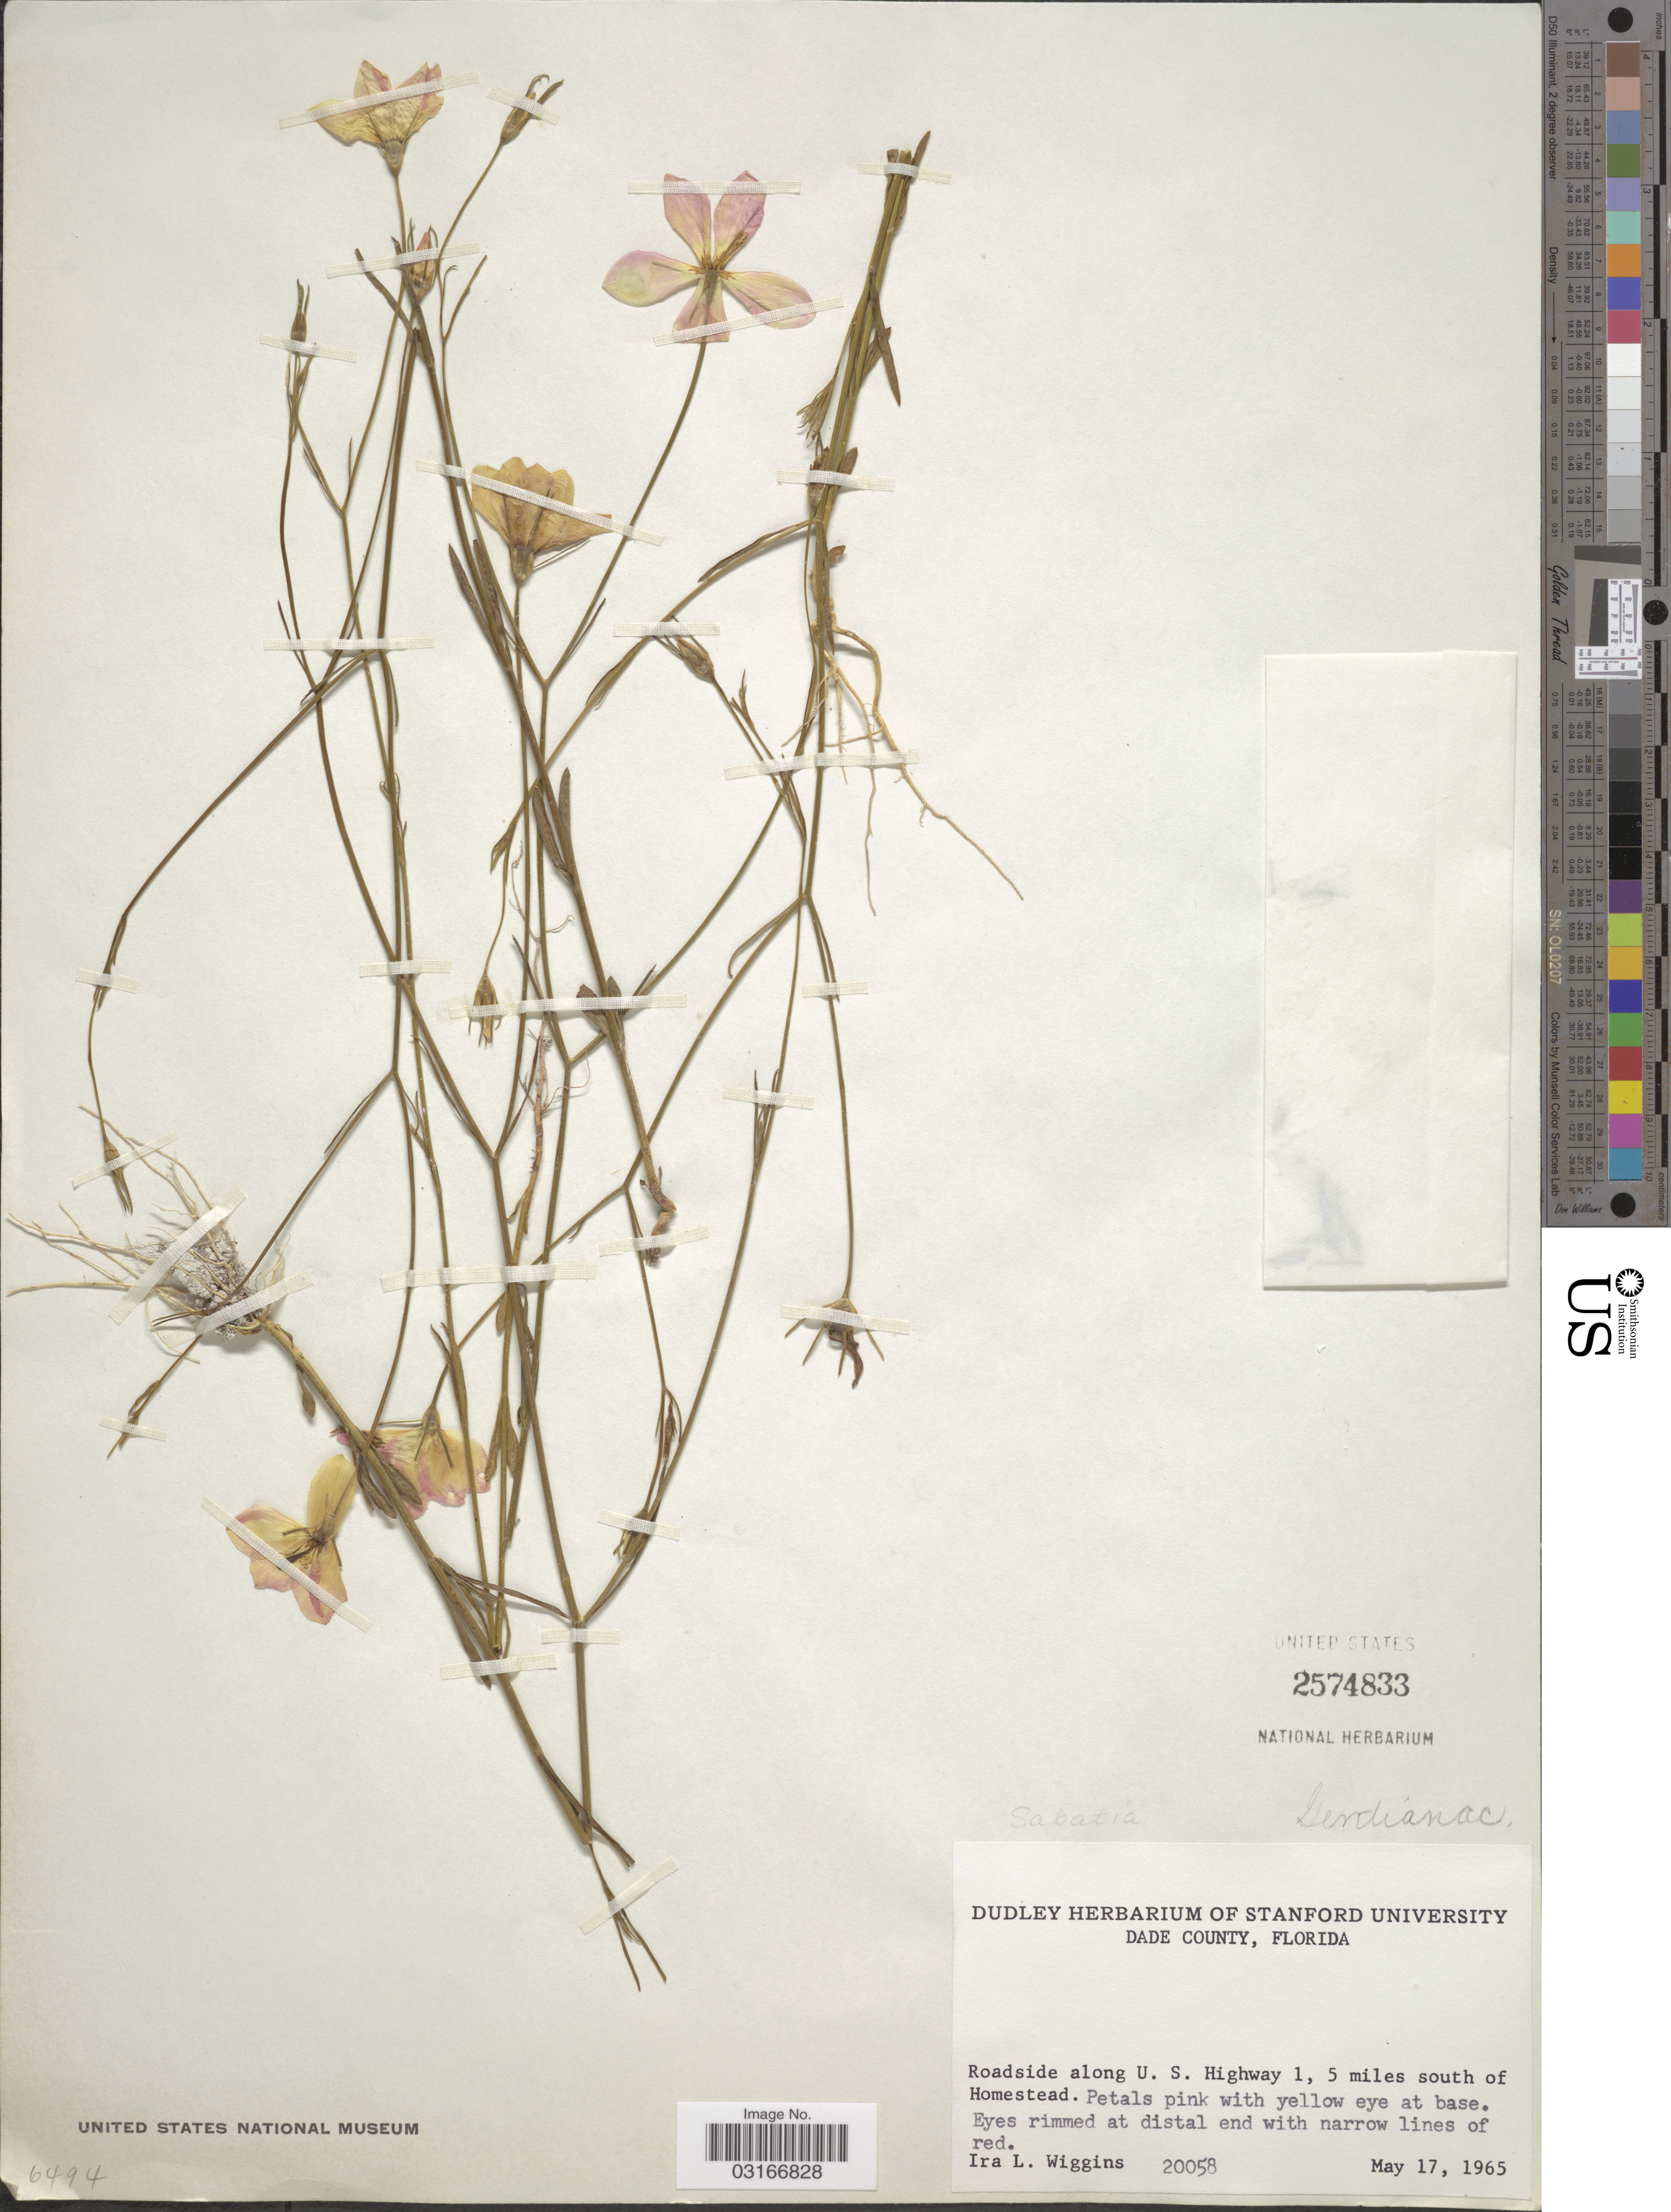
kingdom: Plantae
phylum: Tracheophyta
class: Magnoliopsida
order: Gentianales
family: Gentianaceae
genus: Sabatia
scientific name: Sabatia grandiflora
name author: (A. Gray) Small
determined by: Strong, Mark T., (BOT), Smithsonian Institution - National Museum of Natural History (UNITED STATES)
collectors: I. L. Wiggins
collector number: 20058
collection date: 1965-05-17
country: United States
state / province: Florida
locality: Dade County. Roadside along U. S. Highway 1, 5 miles south of Homestead.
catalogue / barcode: US 2574833